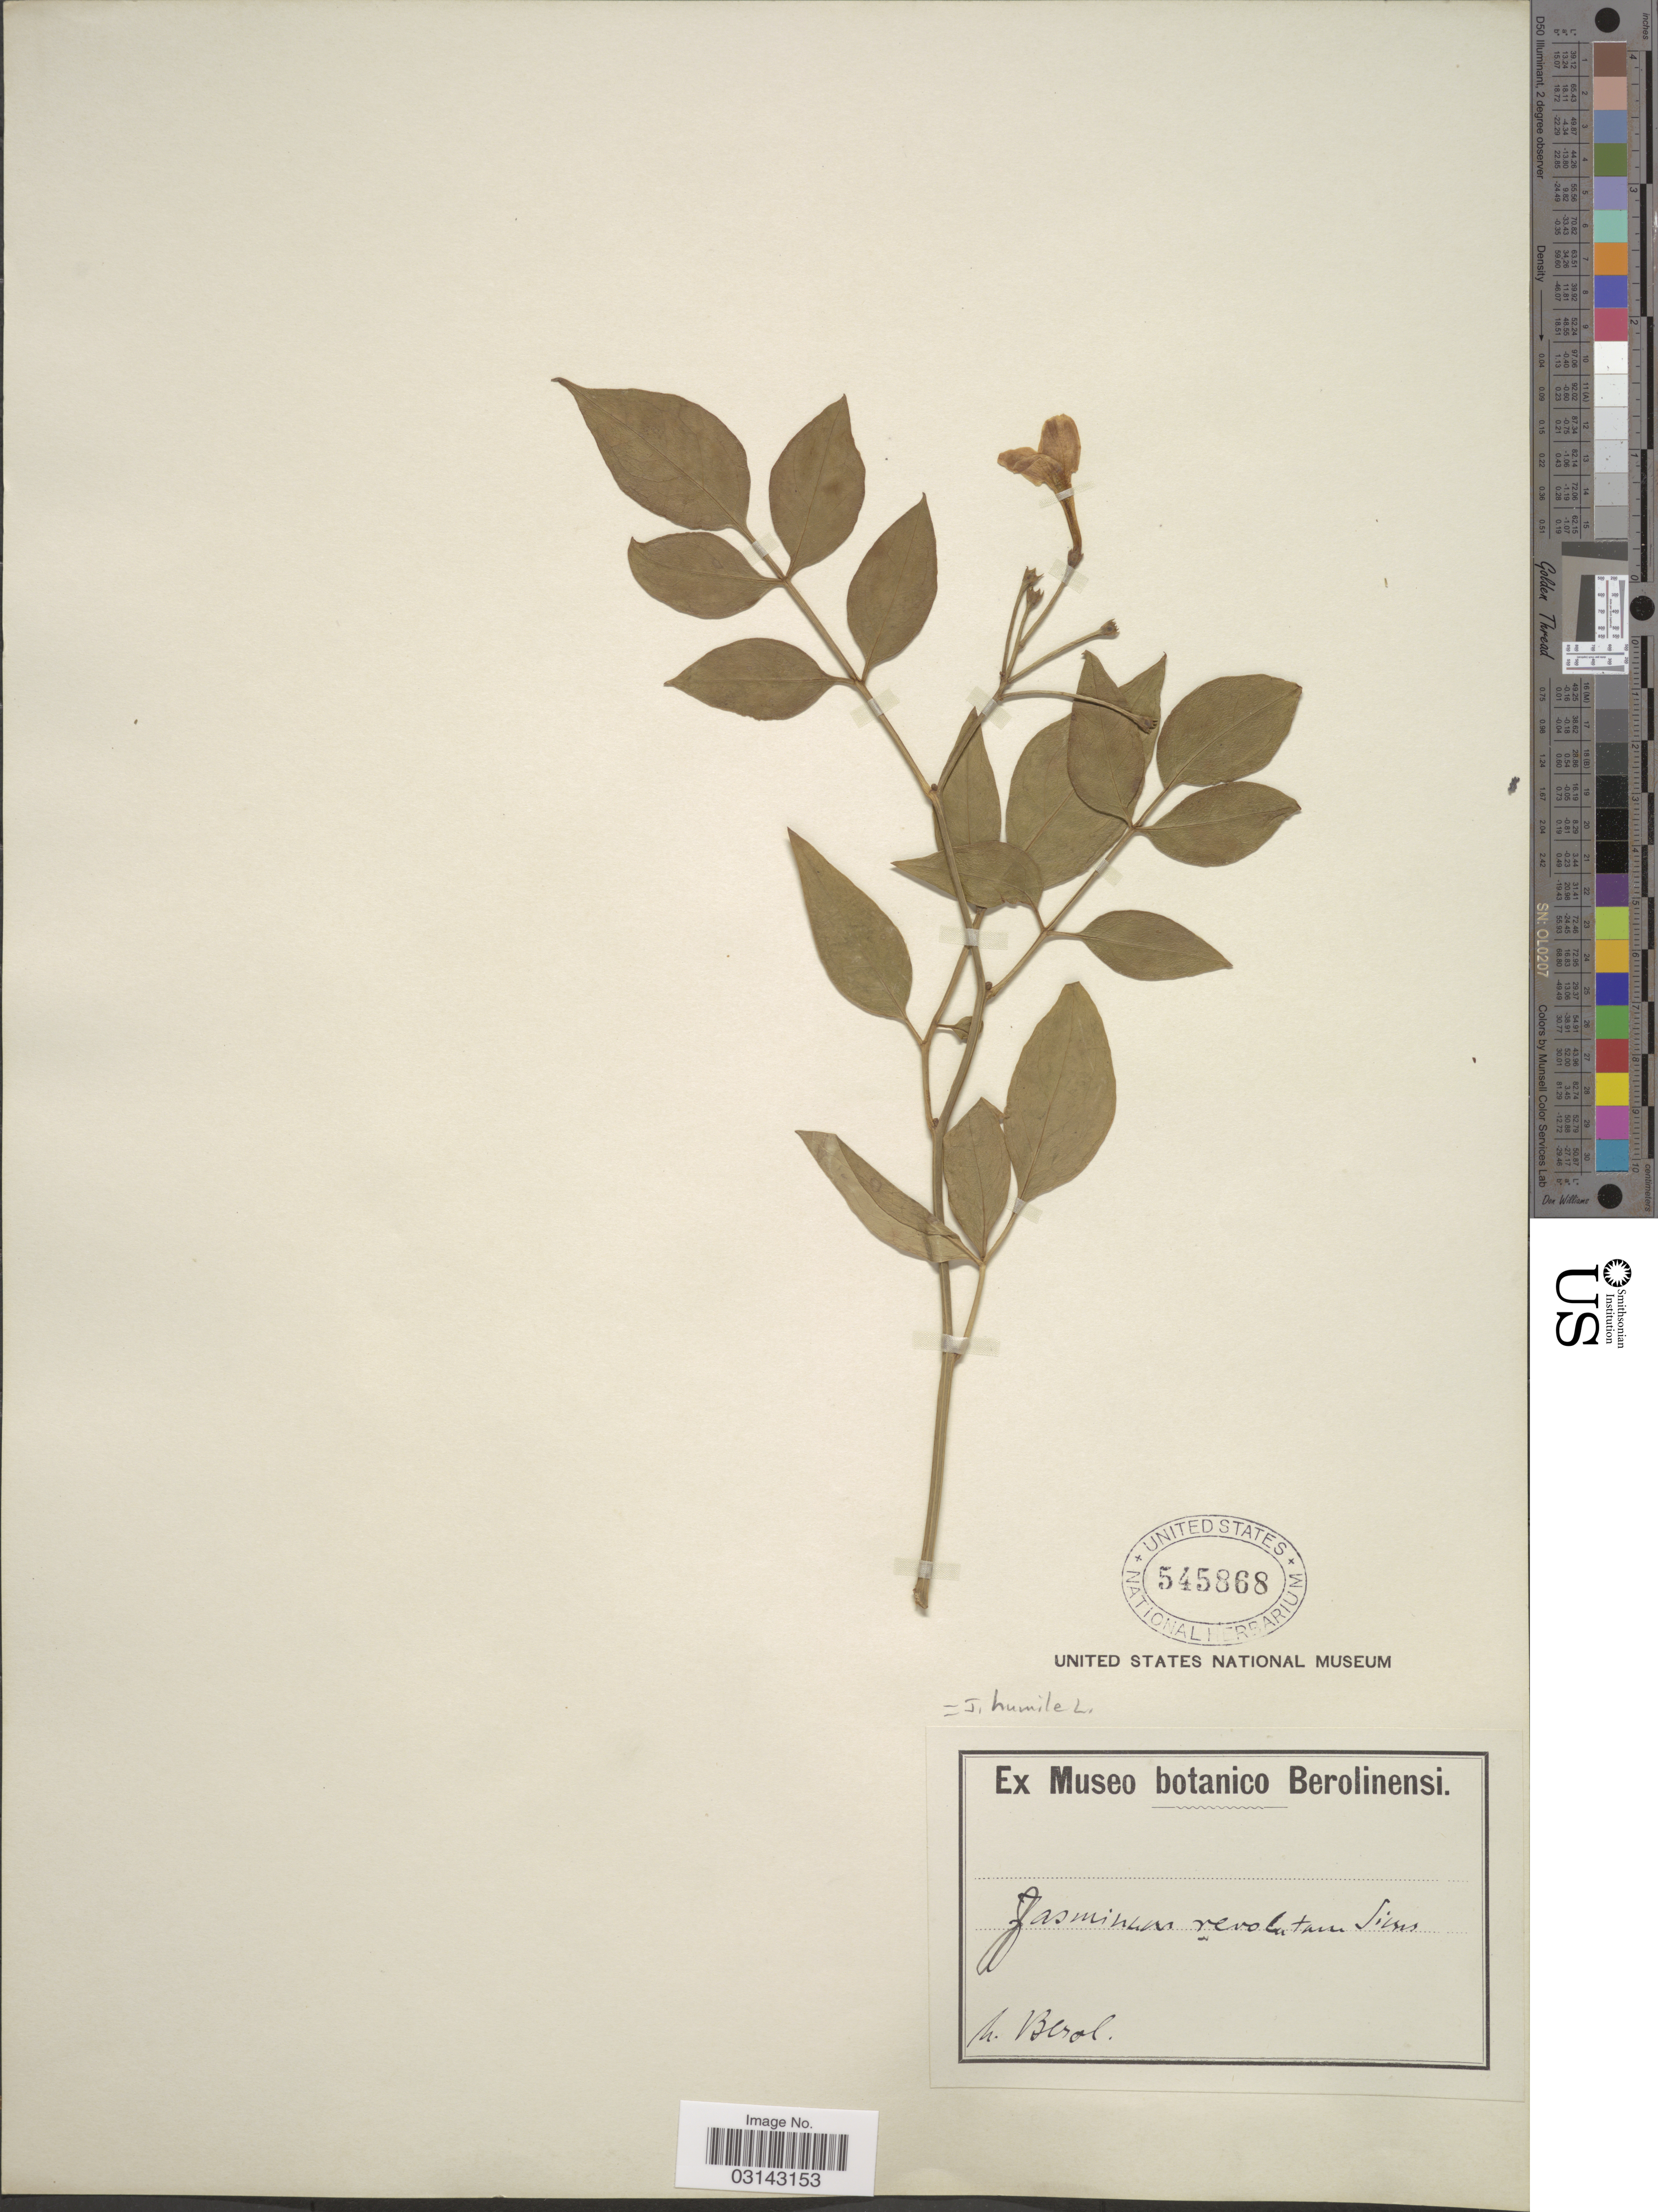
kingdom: Plantae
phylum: Tracheophyta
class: Magnoliopsida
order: Lamiales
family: Oleaceae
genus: Jasminum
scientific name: Jasminum humile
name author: L.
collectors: ex Museo Botanico Berolinensi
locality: H. Berol.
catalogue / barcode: US 545868